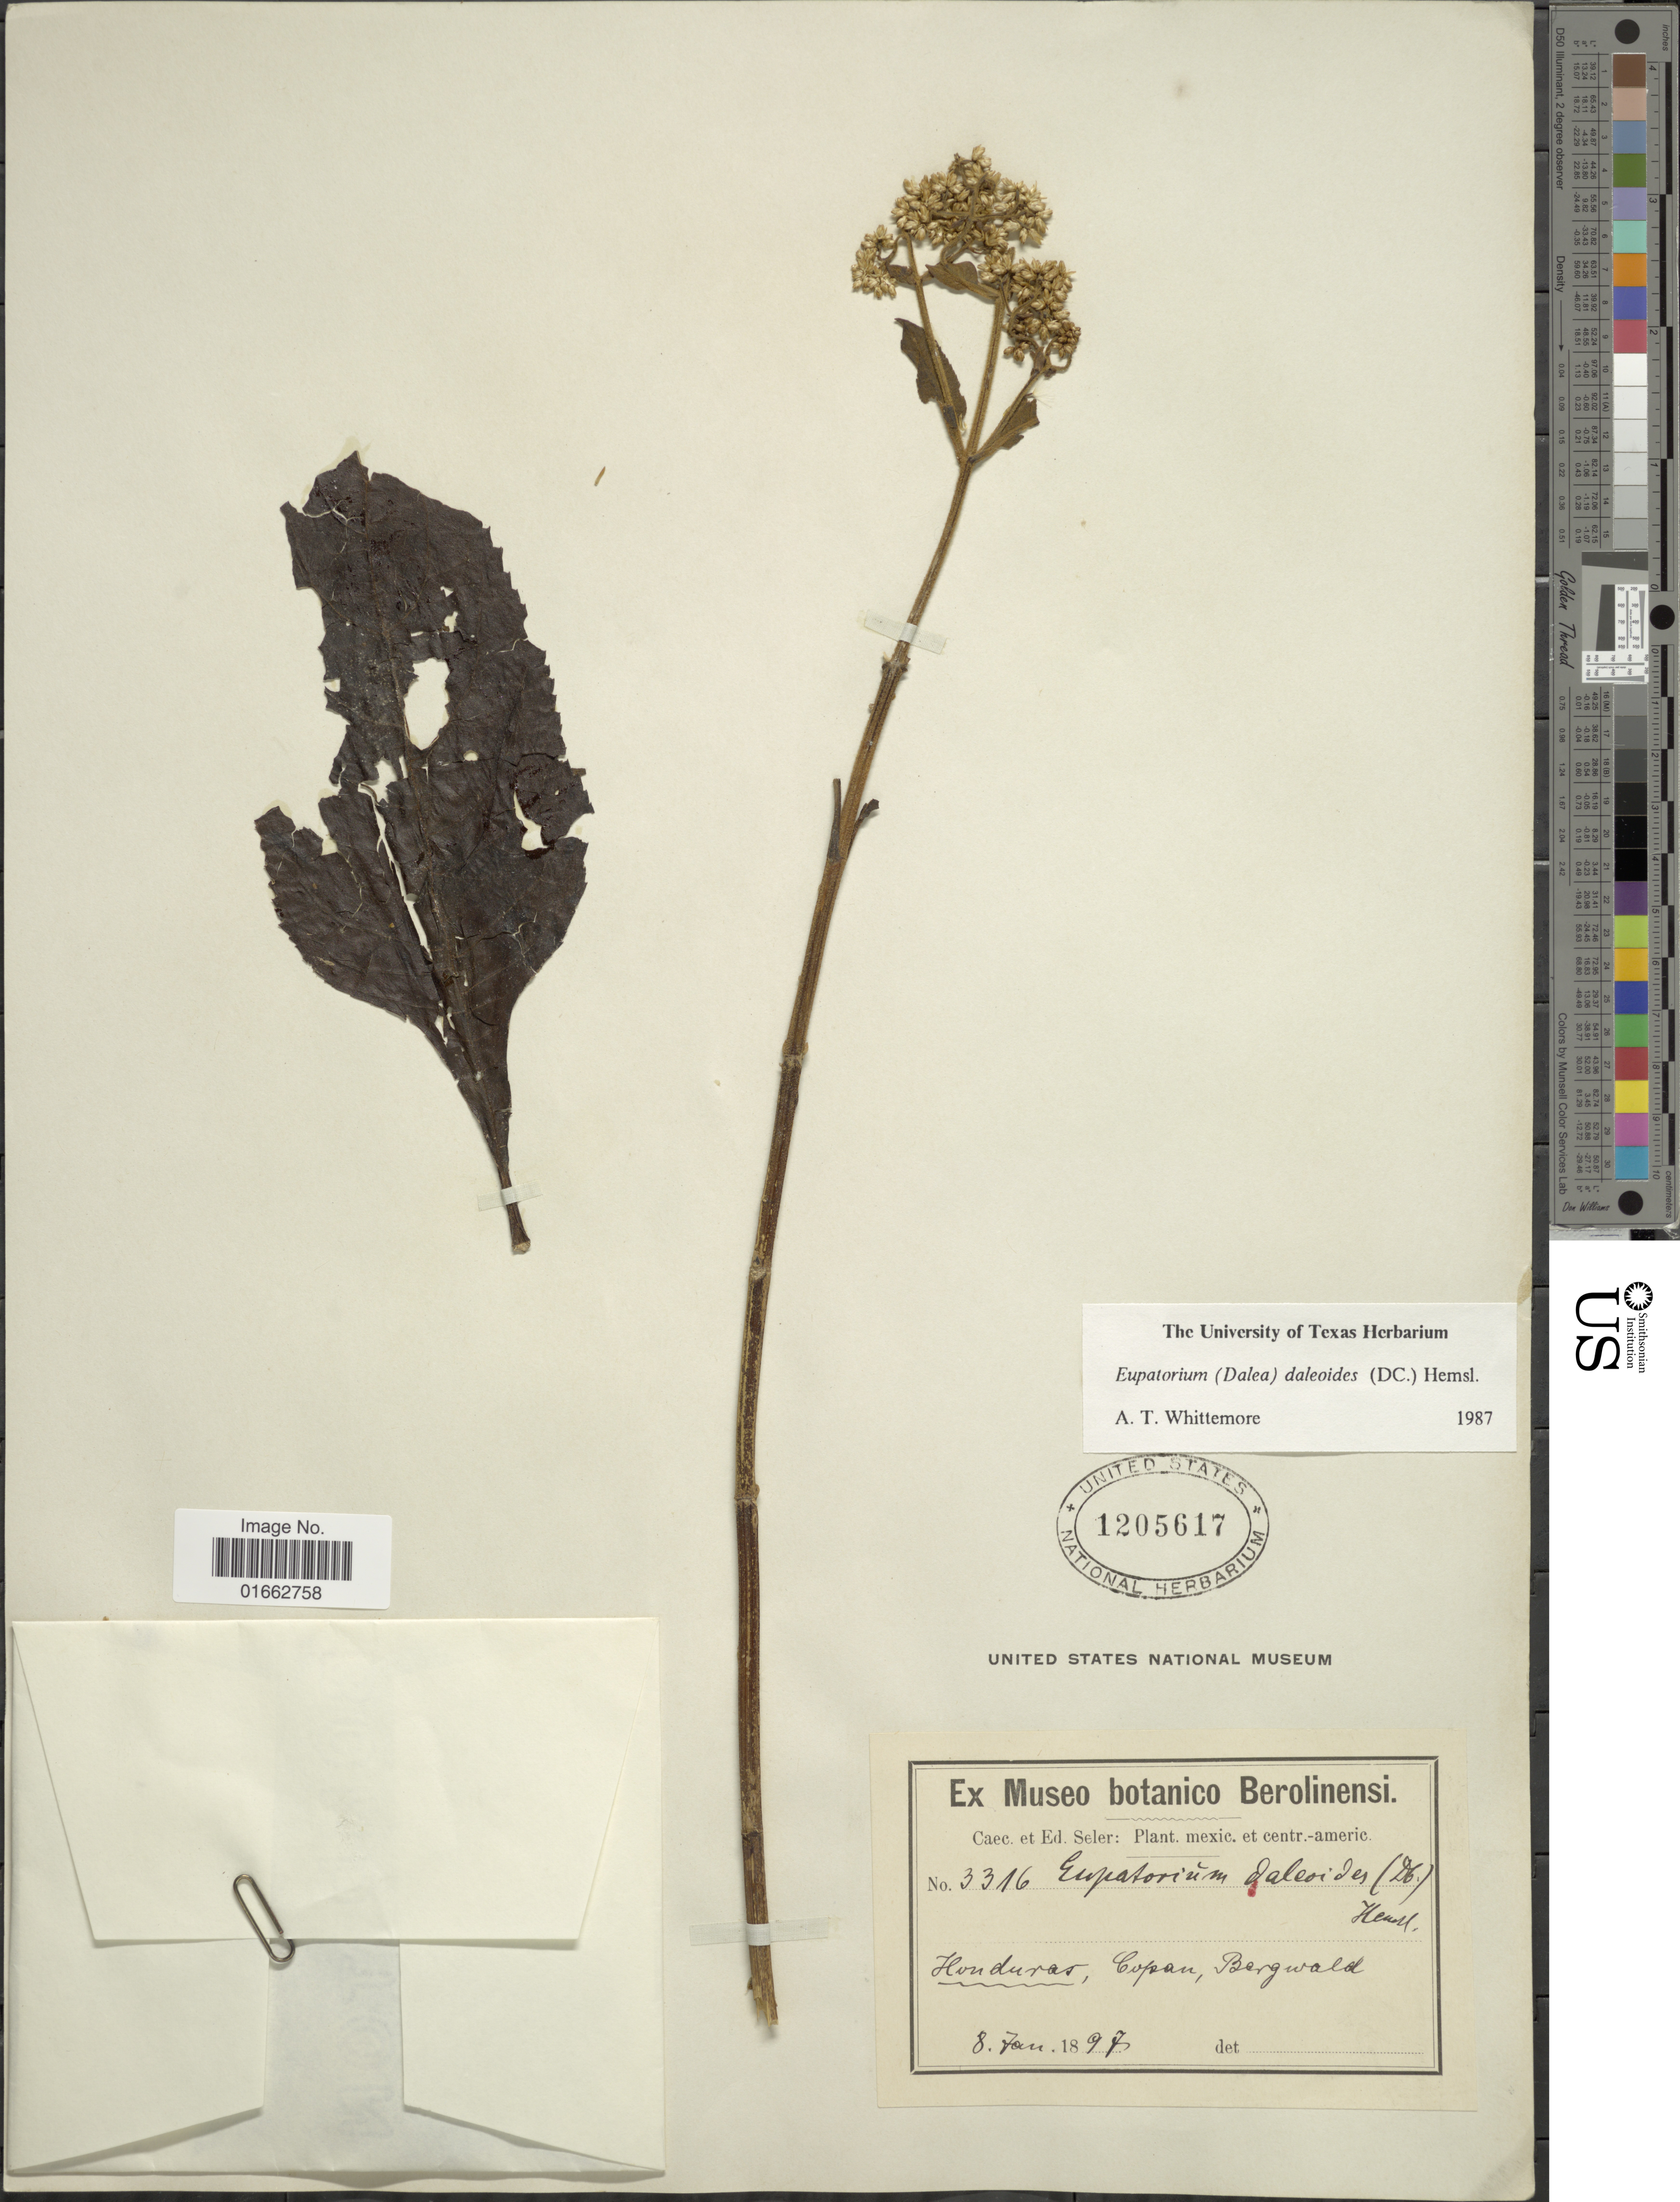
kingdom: Plantae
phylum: Tracheophyta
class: Magnoliopsida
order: Asterales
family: Asteraceae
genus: Critonia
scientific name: Critonia daleoides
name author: DC.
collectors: ex Caec. et Ed Seler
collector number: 3316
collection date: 1899-01-08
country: Honduras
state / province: Copán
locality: Bergwald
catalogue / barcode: US 1205617